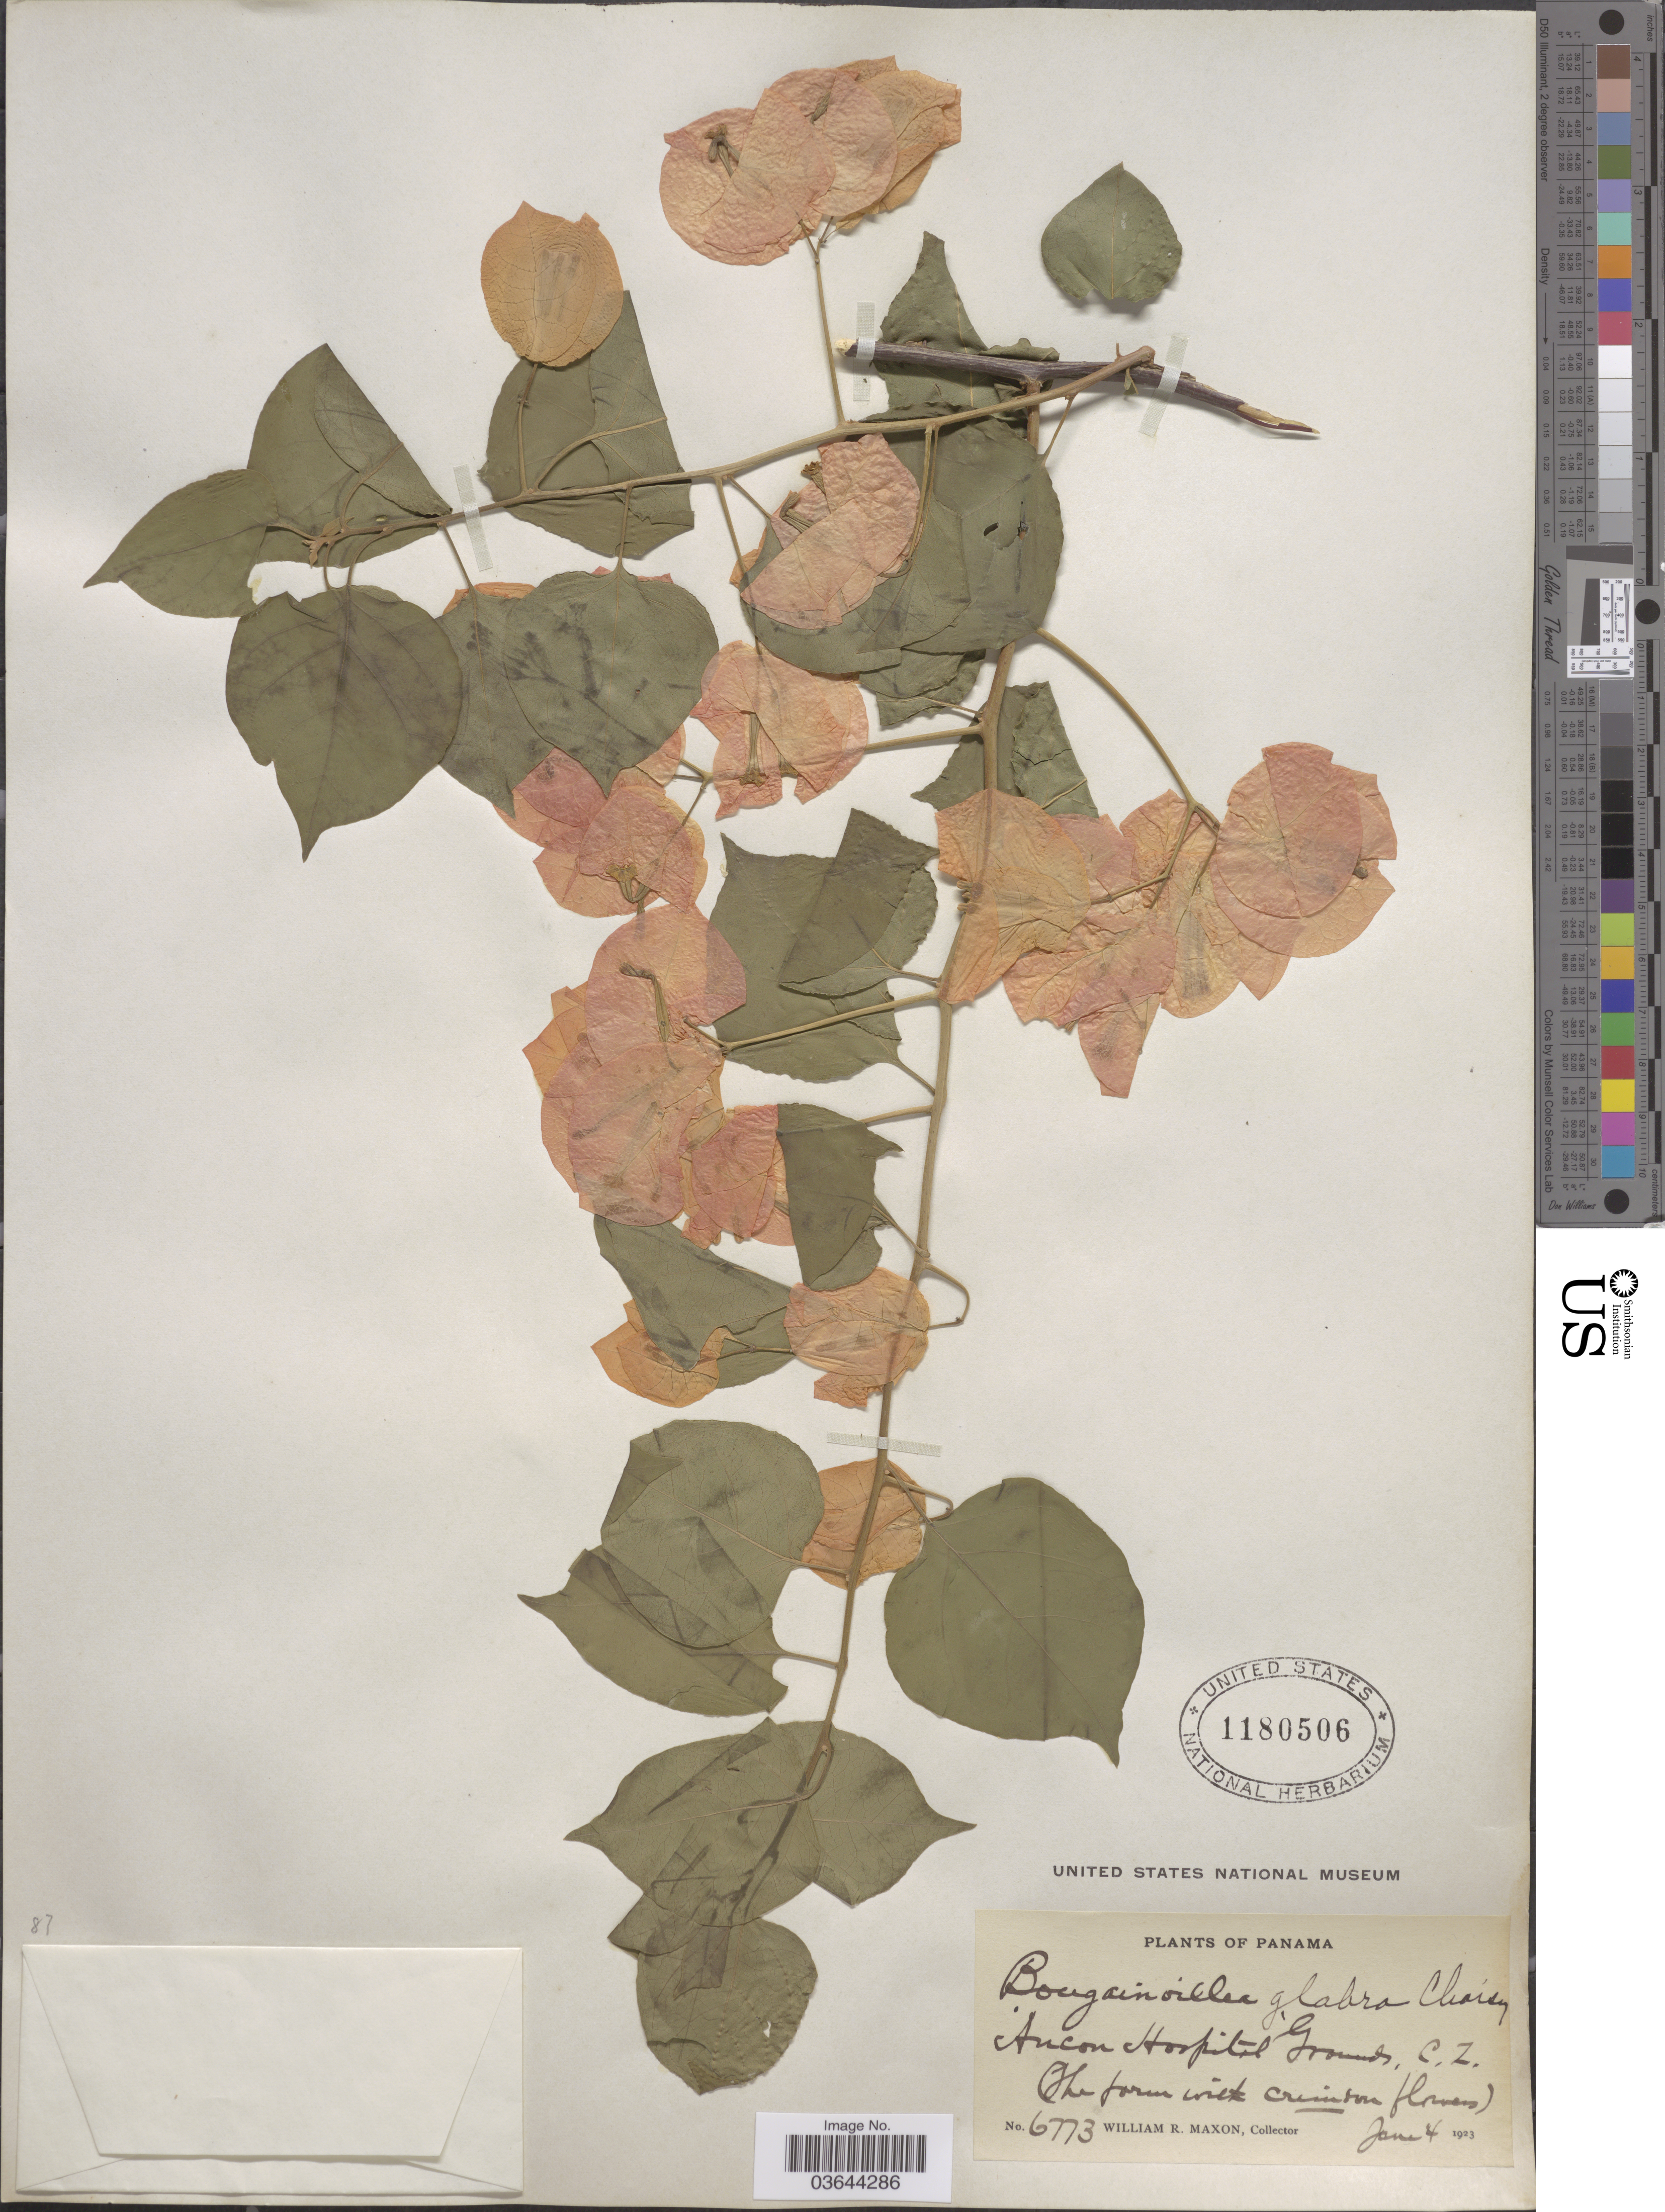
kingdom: Plantae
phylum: Tracheophyta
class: Magnoliopsida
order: Caryophyllales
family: Nyctaginaceae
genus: Bougainvillea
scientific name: Bougainvillea glabra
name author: Choisy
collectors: W. R. Maxon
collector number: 6773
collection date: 1923-01-04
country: Panama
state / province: Colón / Panamá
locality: Ancon Hospital Grounds, C. Z.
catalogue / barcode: US 1180506